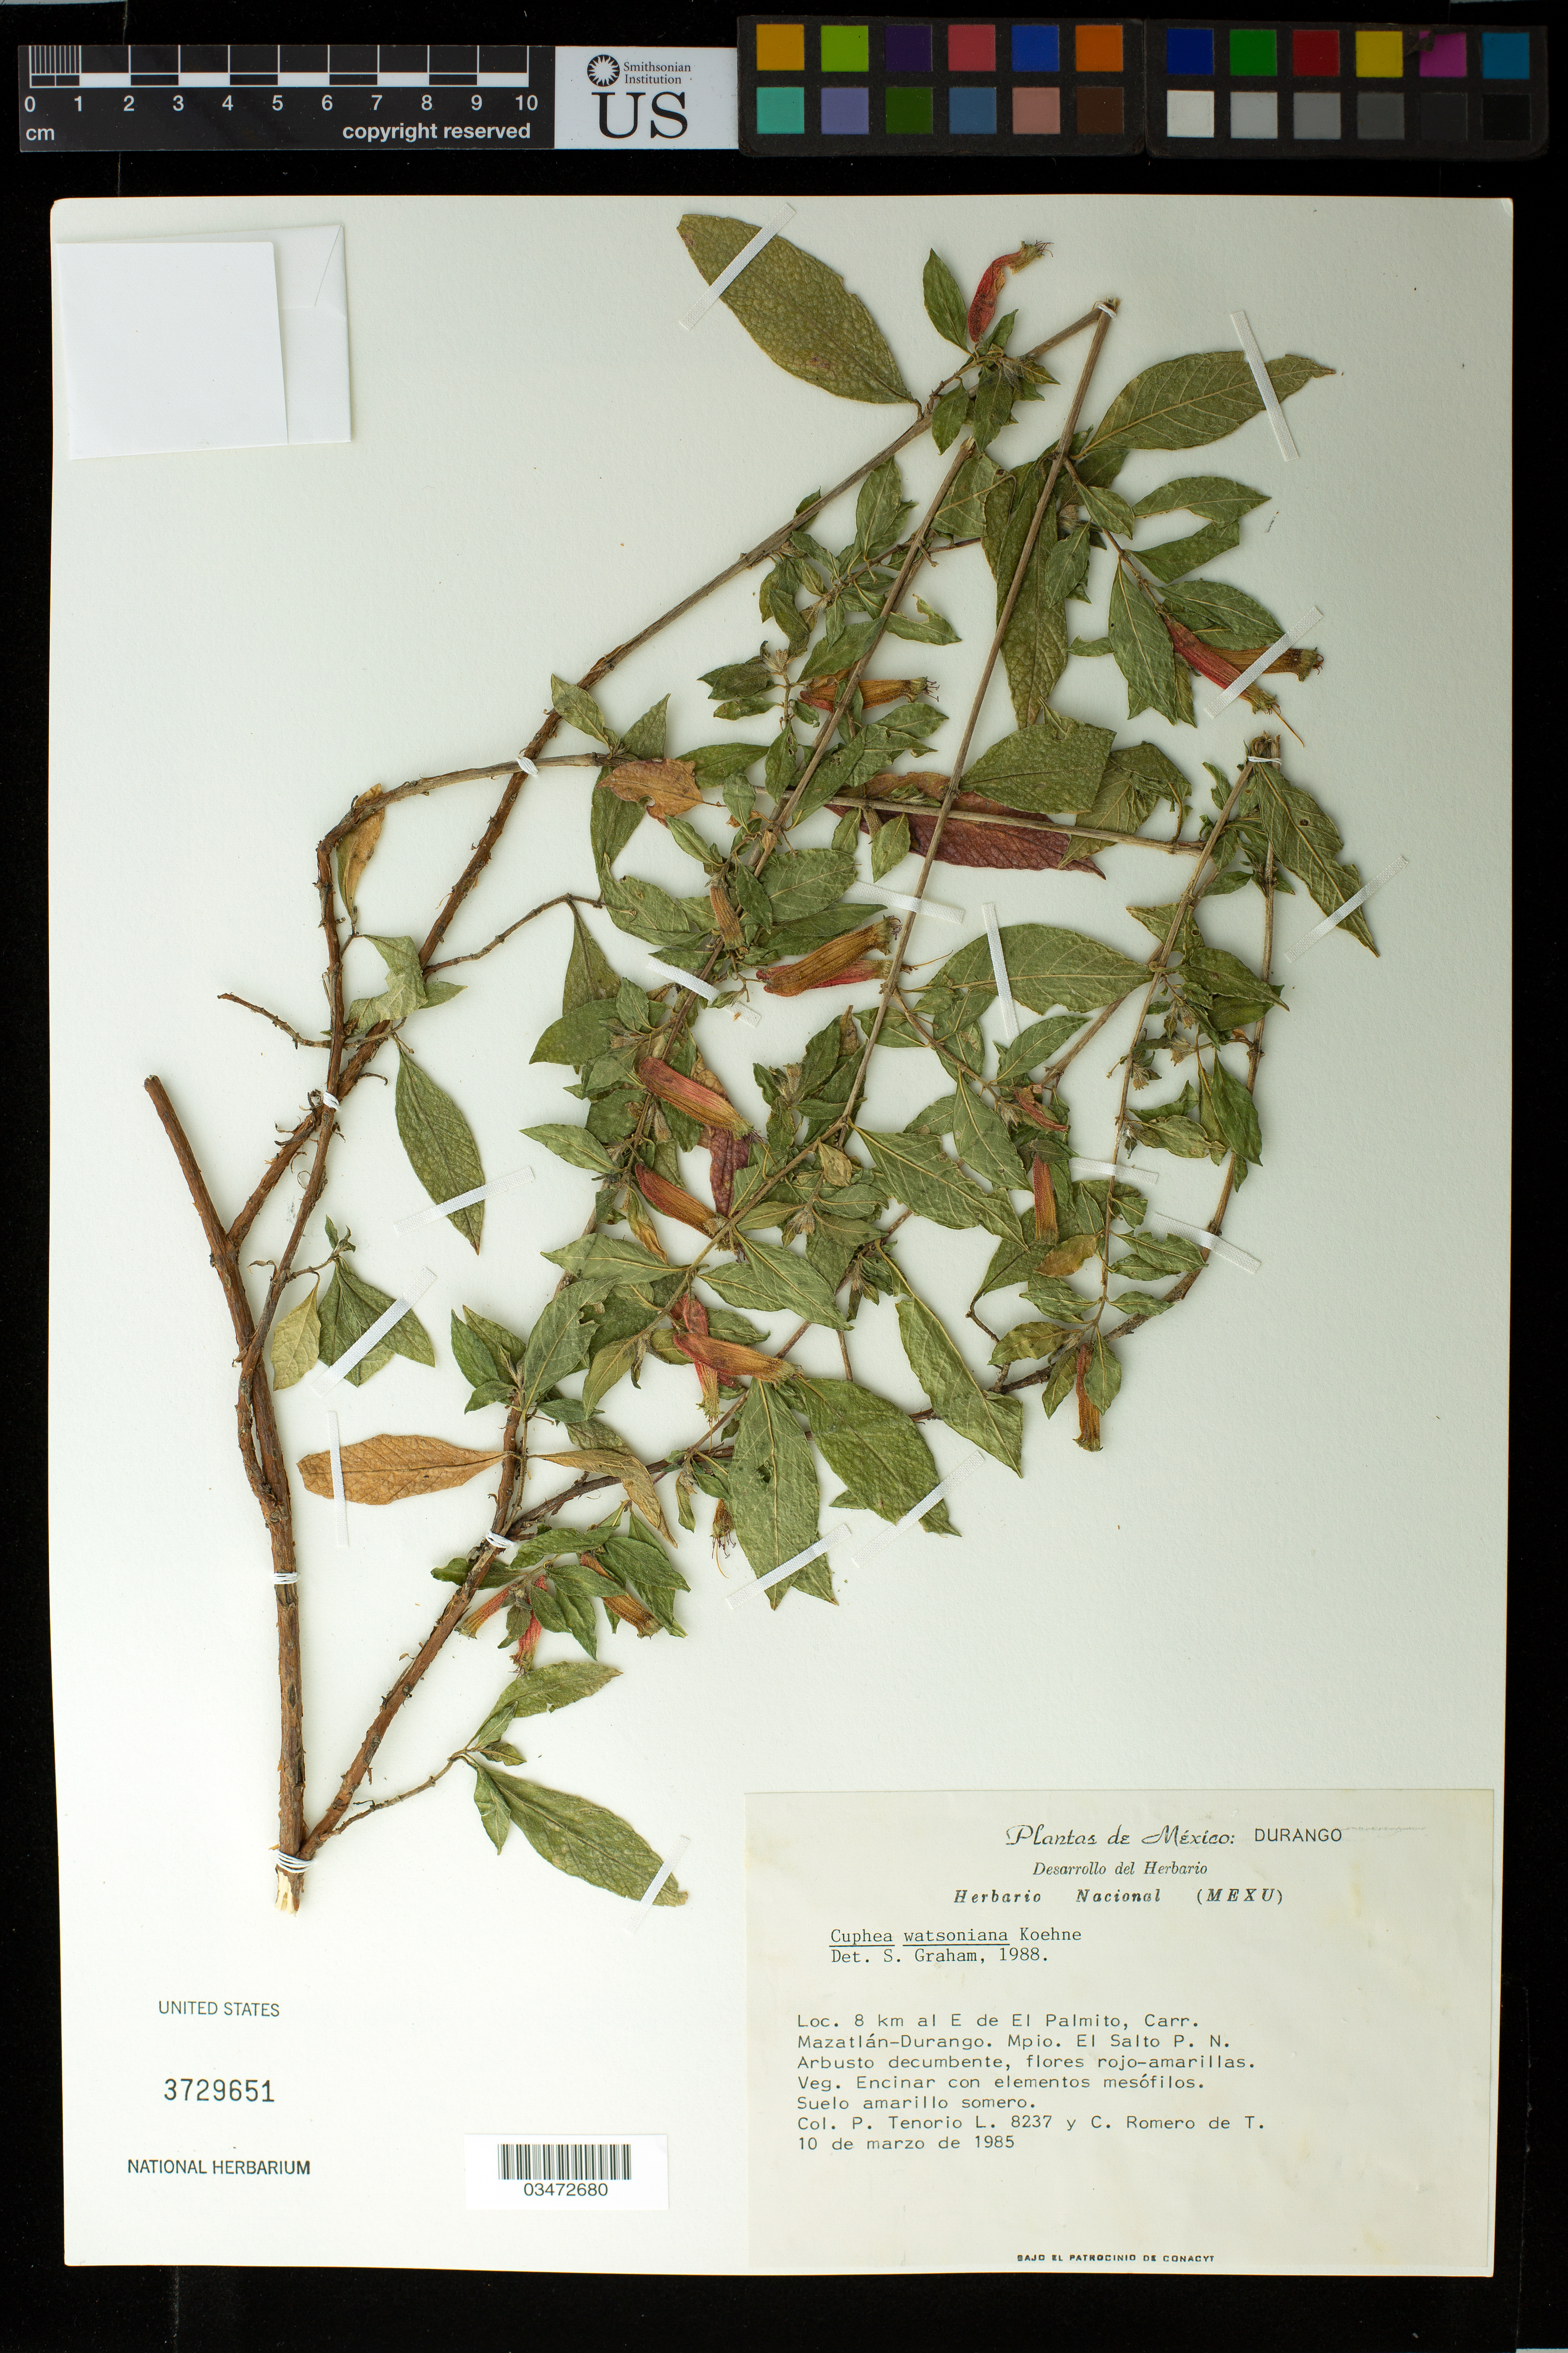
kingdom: Plantae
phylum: Tracheophyta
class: Magnoliopsida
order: Myrtales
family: Lythraceae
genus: Cuphea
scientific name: Cuphea watsoniana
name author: Koehne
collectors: P. Tenorio L. & C. Romero de T.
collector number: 8237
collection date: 1985-03-10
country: Mexico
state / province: Durango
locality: El Espinazo de El Diablo, Carr. Durango-Mazatlan. Mpio. El Salto P. N.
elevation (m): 2340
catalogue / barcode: US 3729651